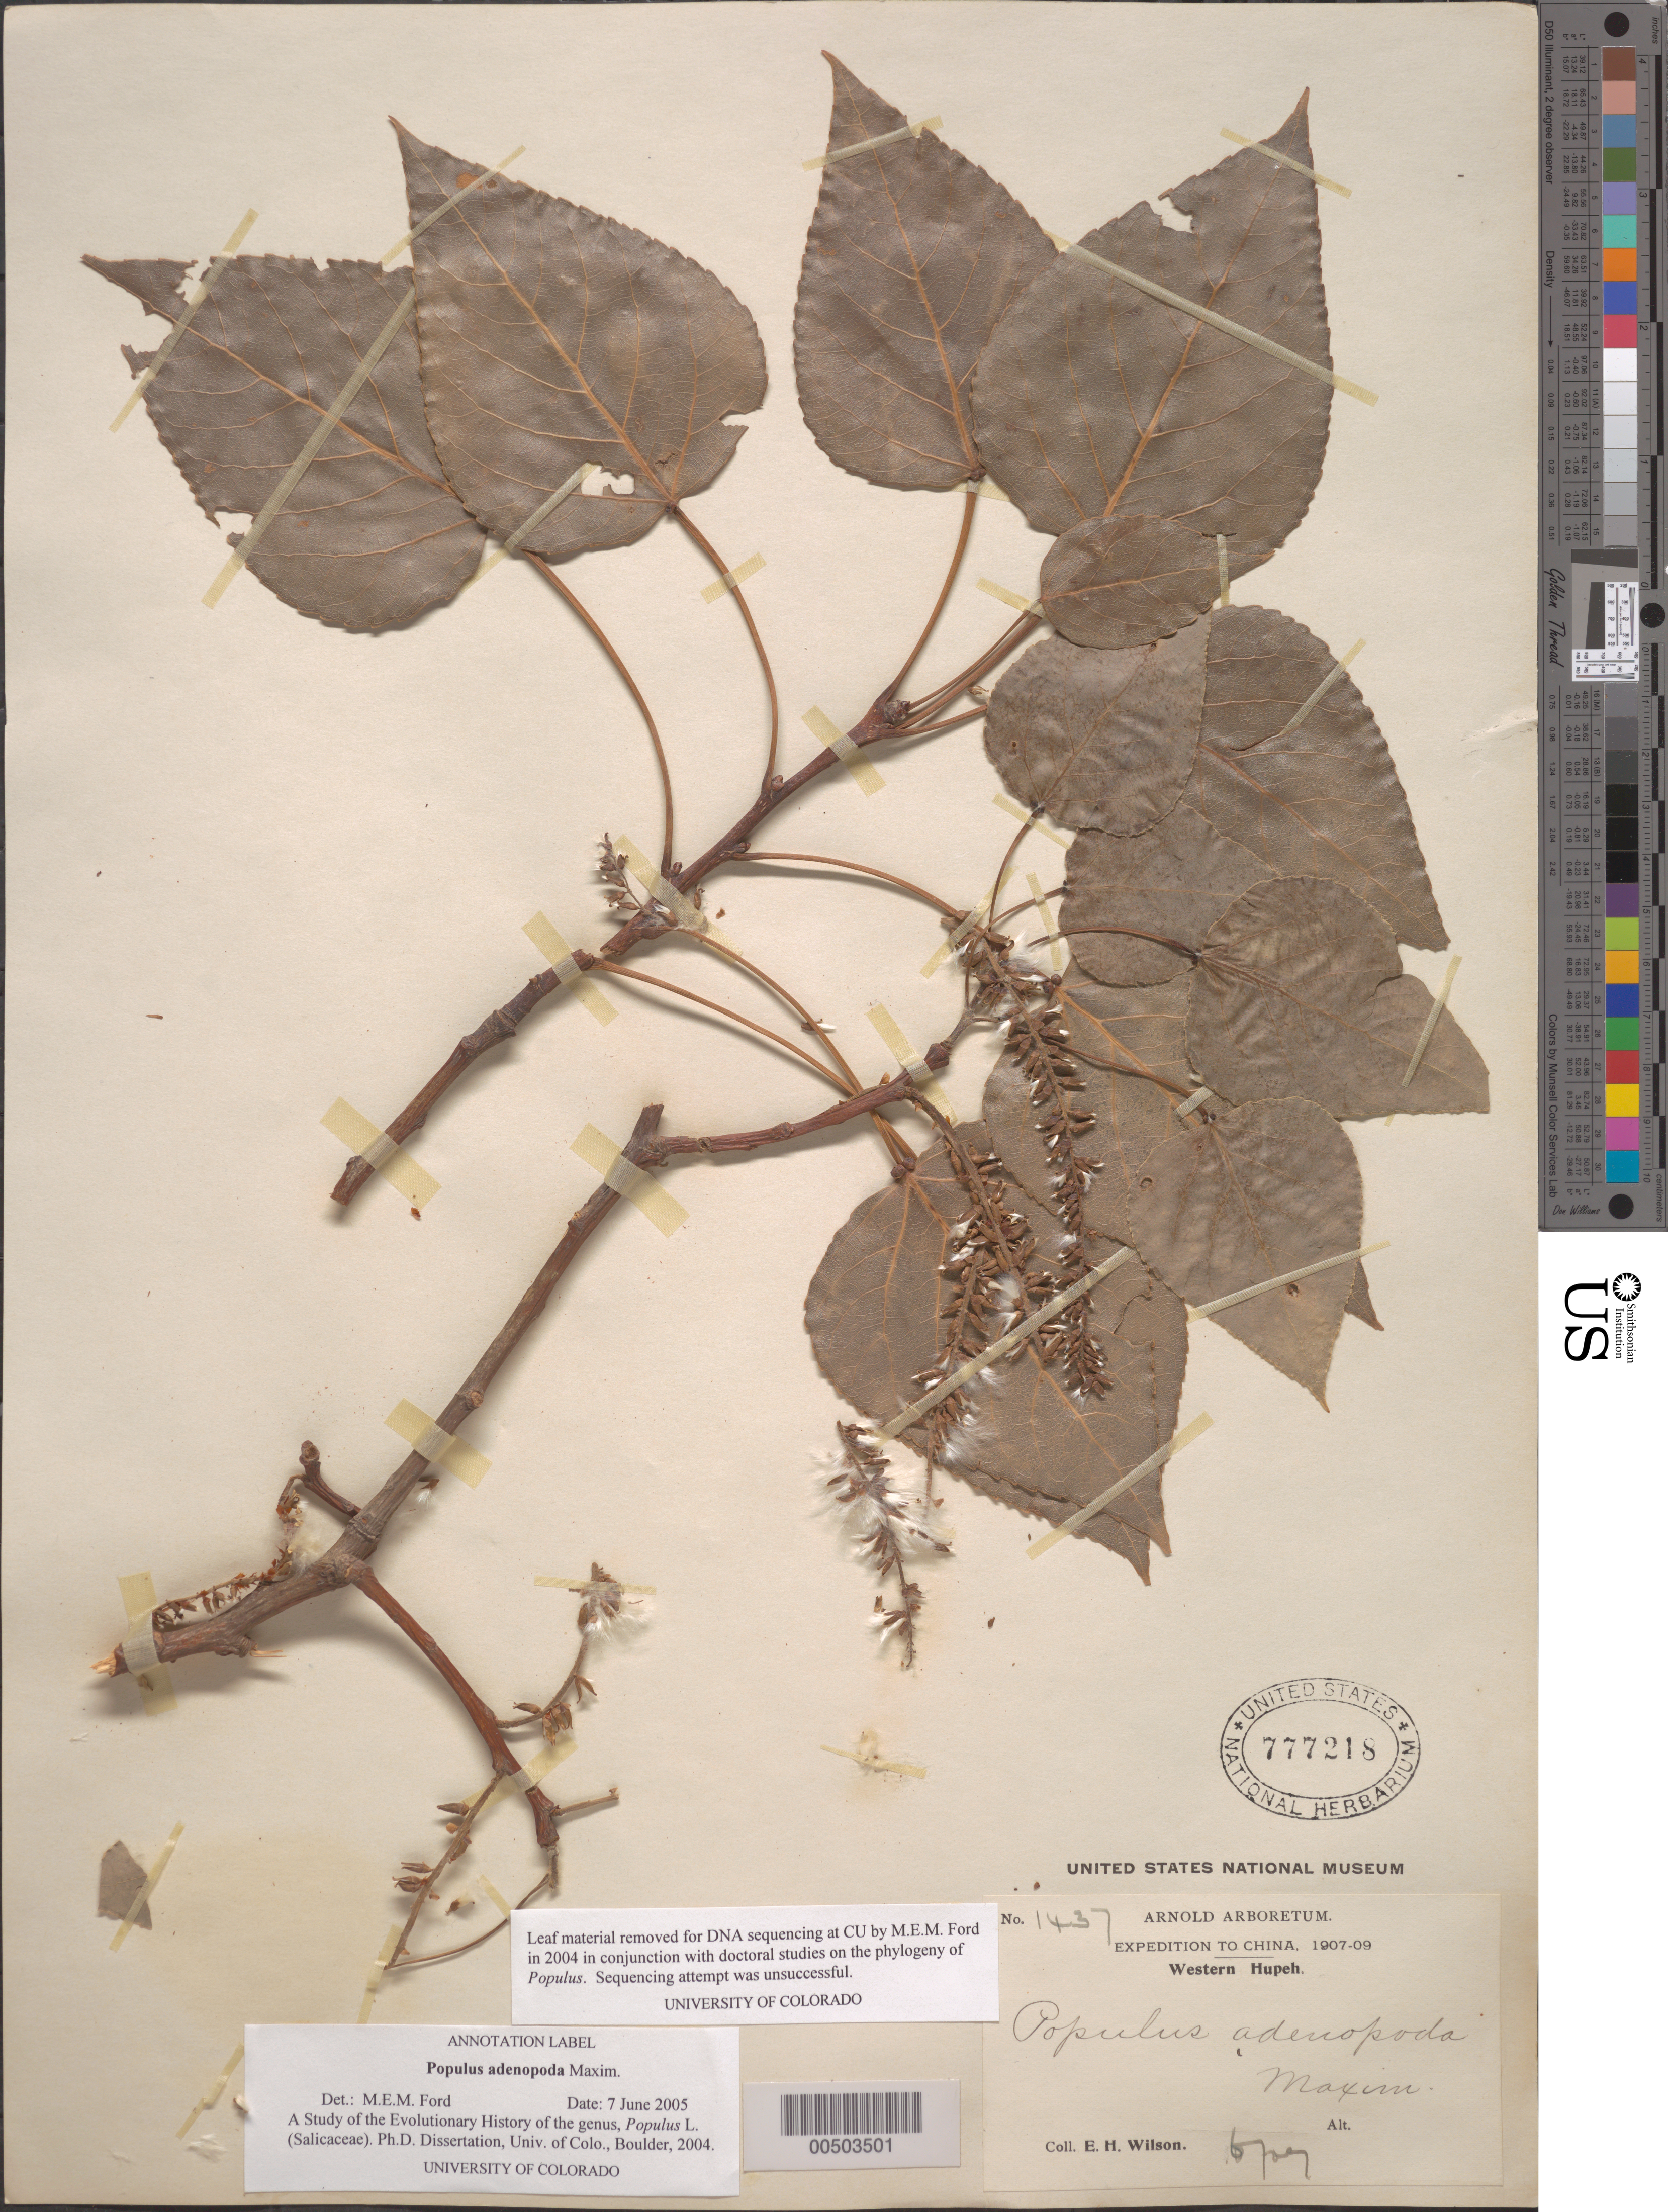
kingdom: Plantae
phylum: Tracheophyta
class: Magnoliopsida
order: Malpighiales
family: Salicaceae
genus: Populus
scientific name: Populus adenopoda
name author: Maxim.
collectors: E. H. Wilson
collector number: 1437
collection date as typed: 1907 to -- --- 1909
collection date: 1907/1909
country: China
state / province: Hubei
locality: Western Hupeh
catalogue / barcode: US 777218